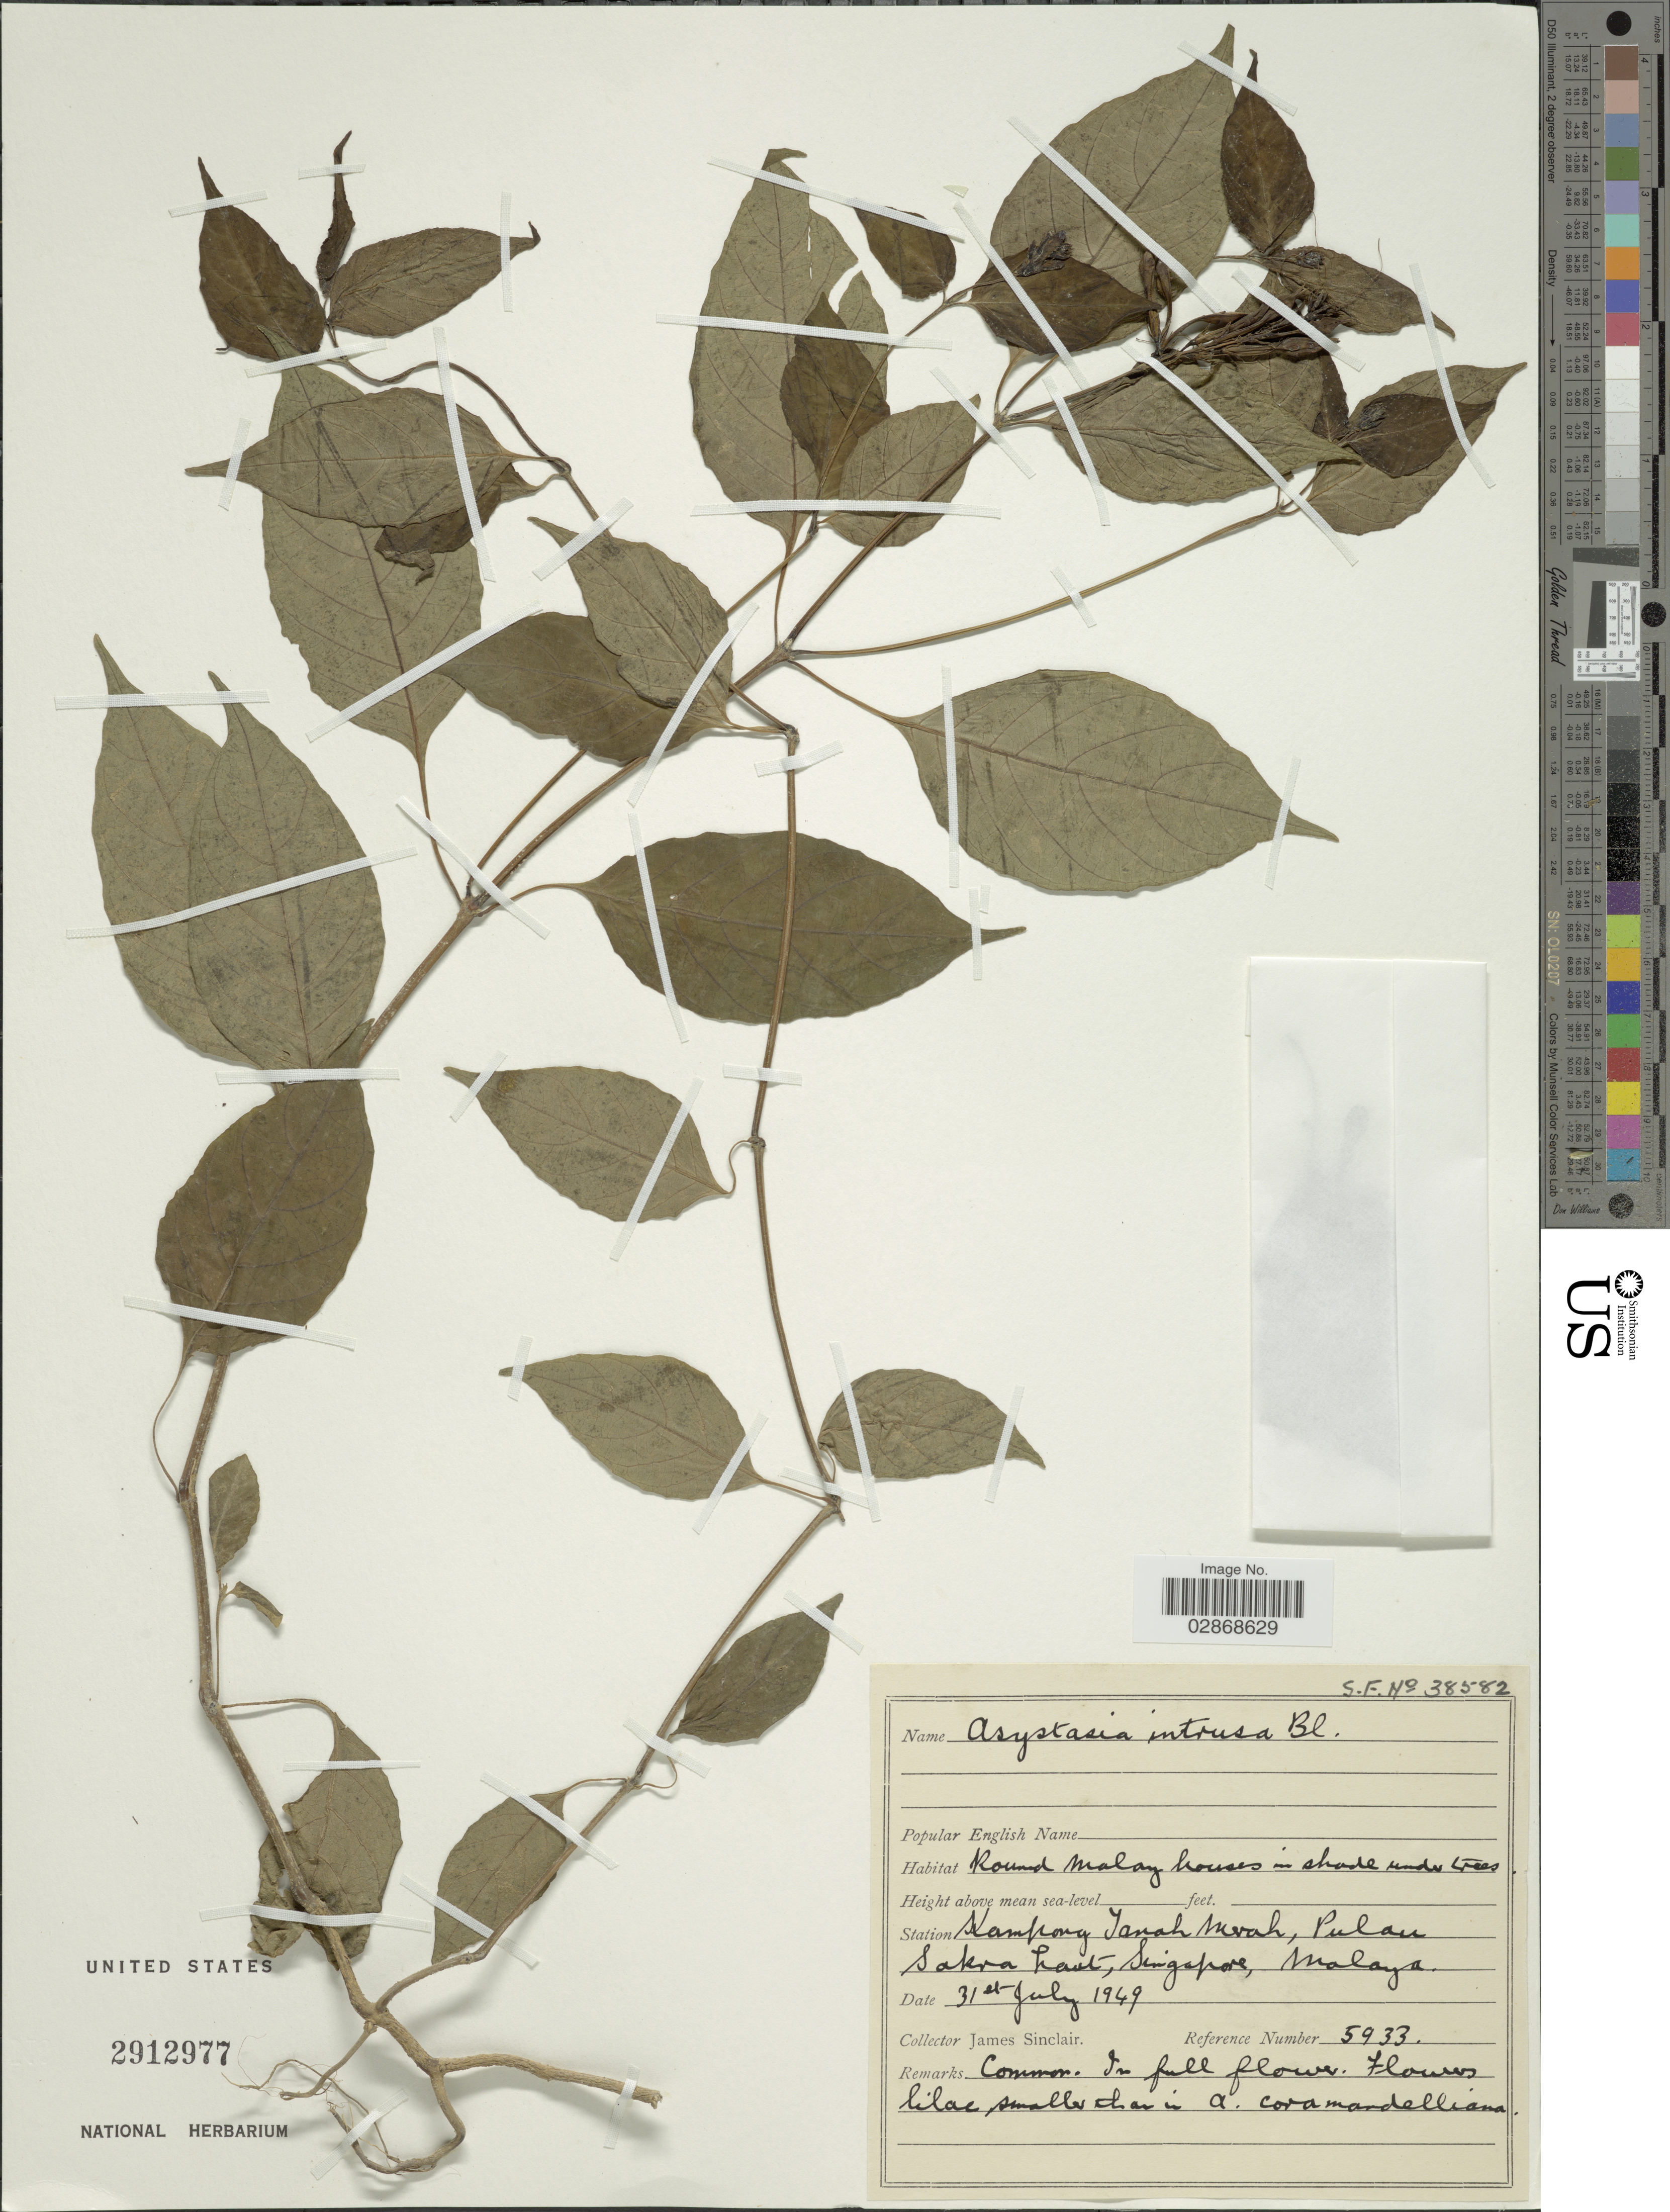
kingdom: Plantae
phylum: Tracheophyta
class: Magnoliopsida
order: Lamiales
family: Acanthaceae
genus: Asystasia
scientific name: Asystasia intrusa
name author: (Forssk.) Blume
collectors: J. Sinclair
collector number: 5933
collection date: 1949-07-31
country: Singapore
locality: Kampung Tanah Merah, Pulau Sakra haut, Malaya.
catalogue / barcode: US 2912977